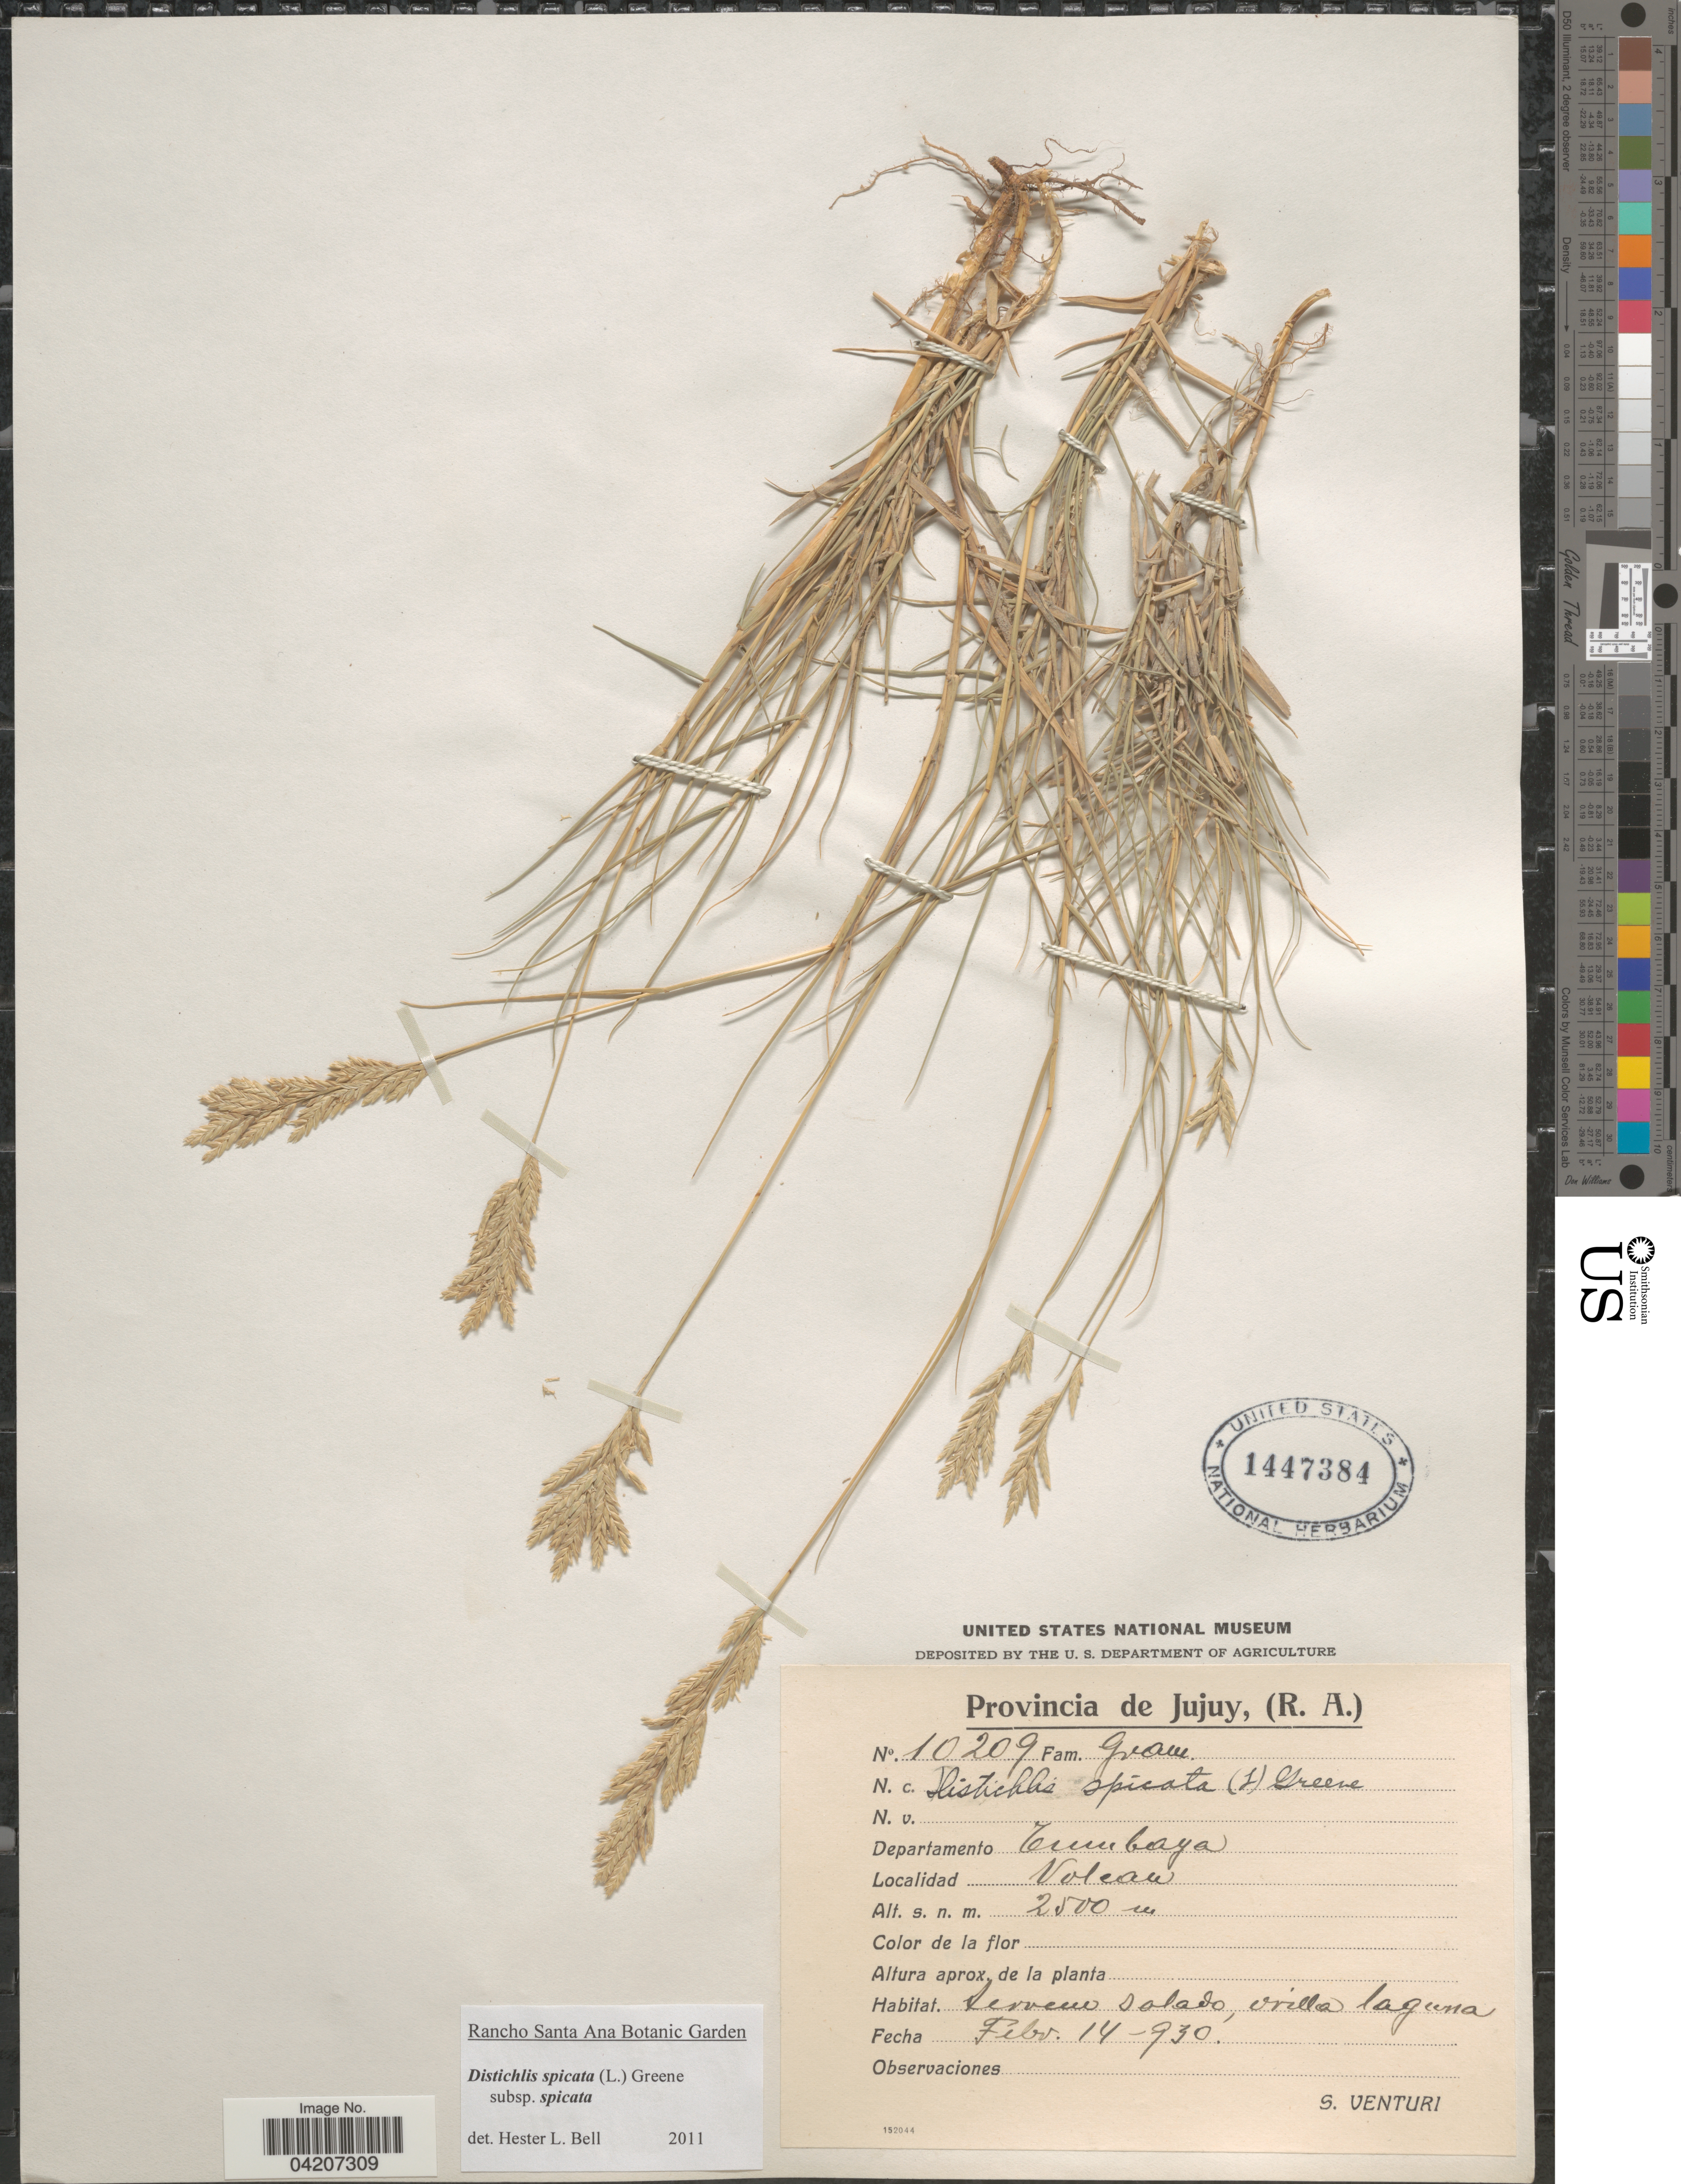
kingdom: Plantae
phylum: Tracheophyta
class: Liliopsida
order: Poales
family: Poaceae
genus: Distichlis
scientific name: Distichlis spicata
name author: (L.) Greene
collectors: S. Venturi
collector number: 10209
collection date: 1930-02-14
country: Argentina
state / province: Jujuy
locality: Departamento Tumbaya. Volcan.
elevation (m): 2500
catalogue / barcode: US 1447384